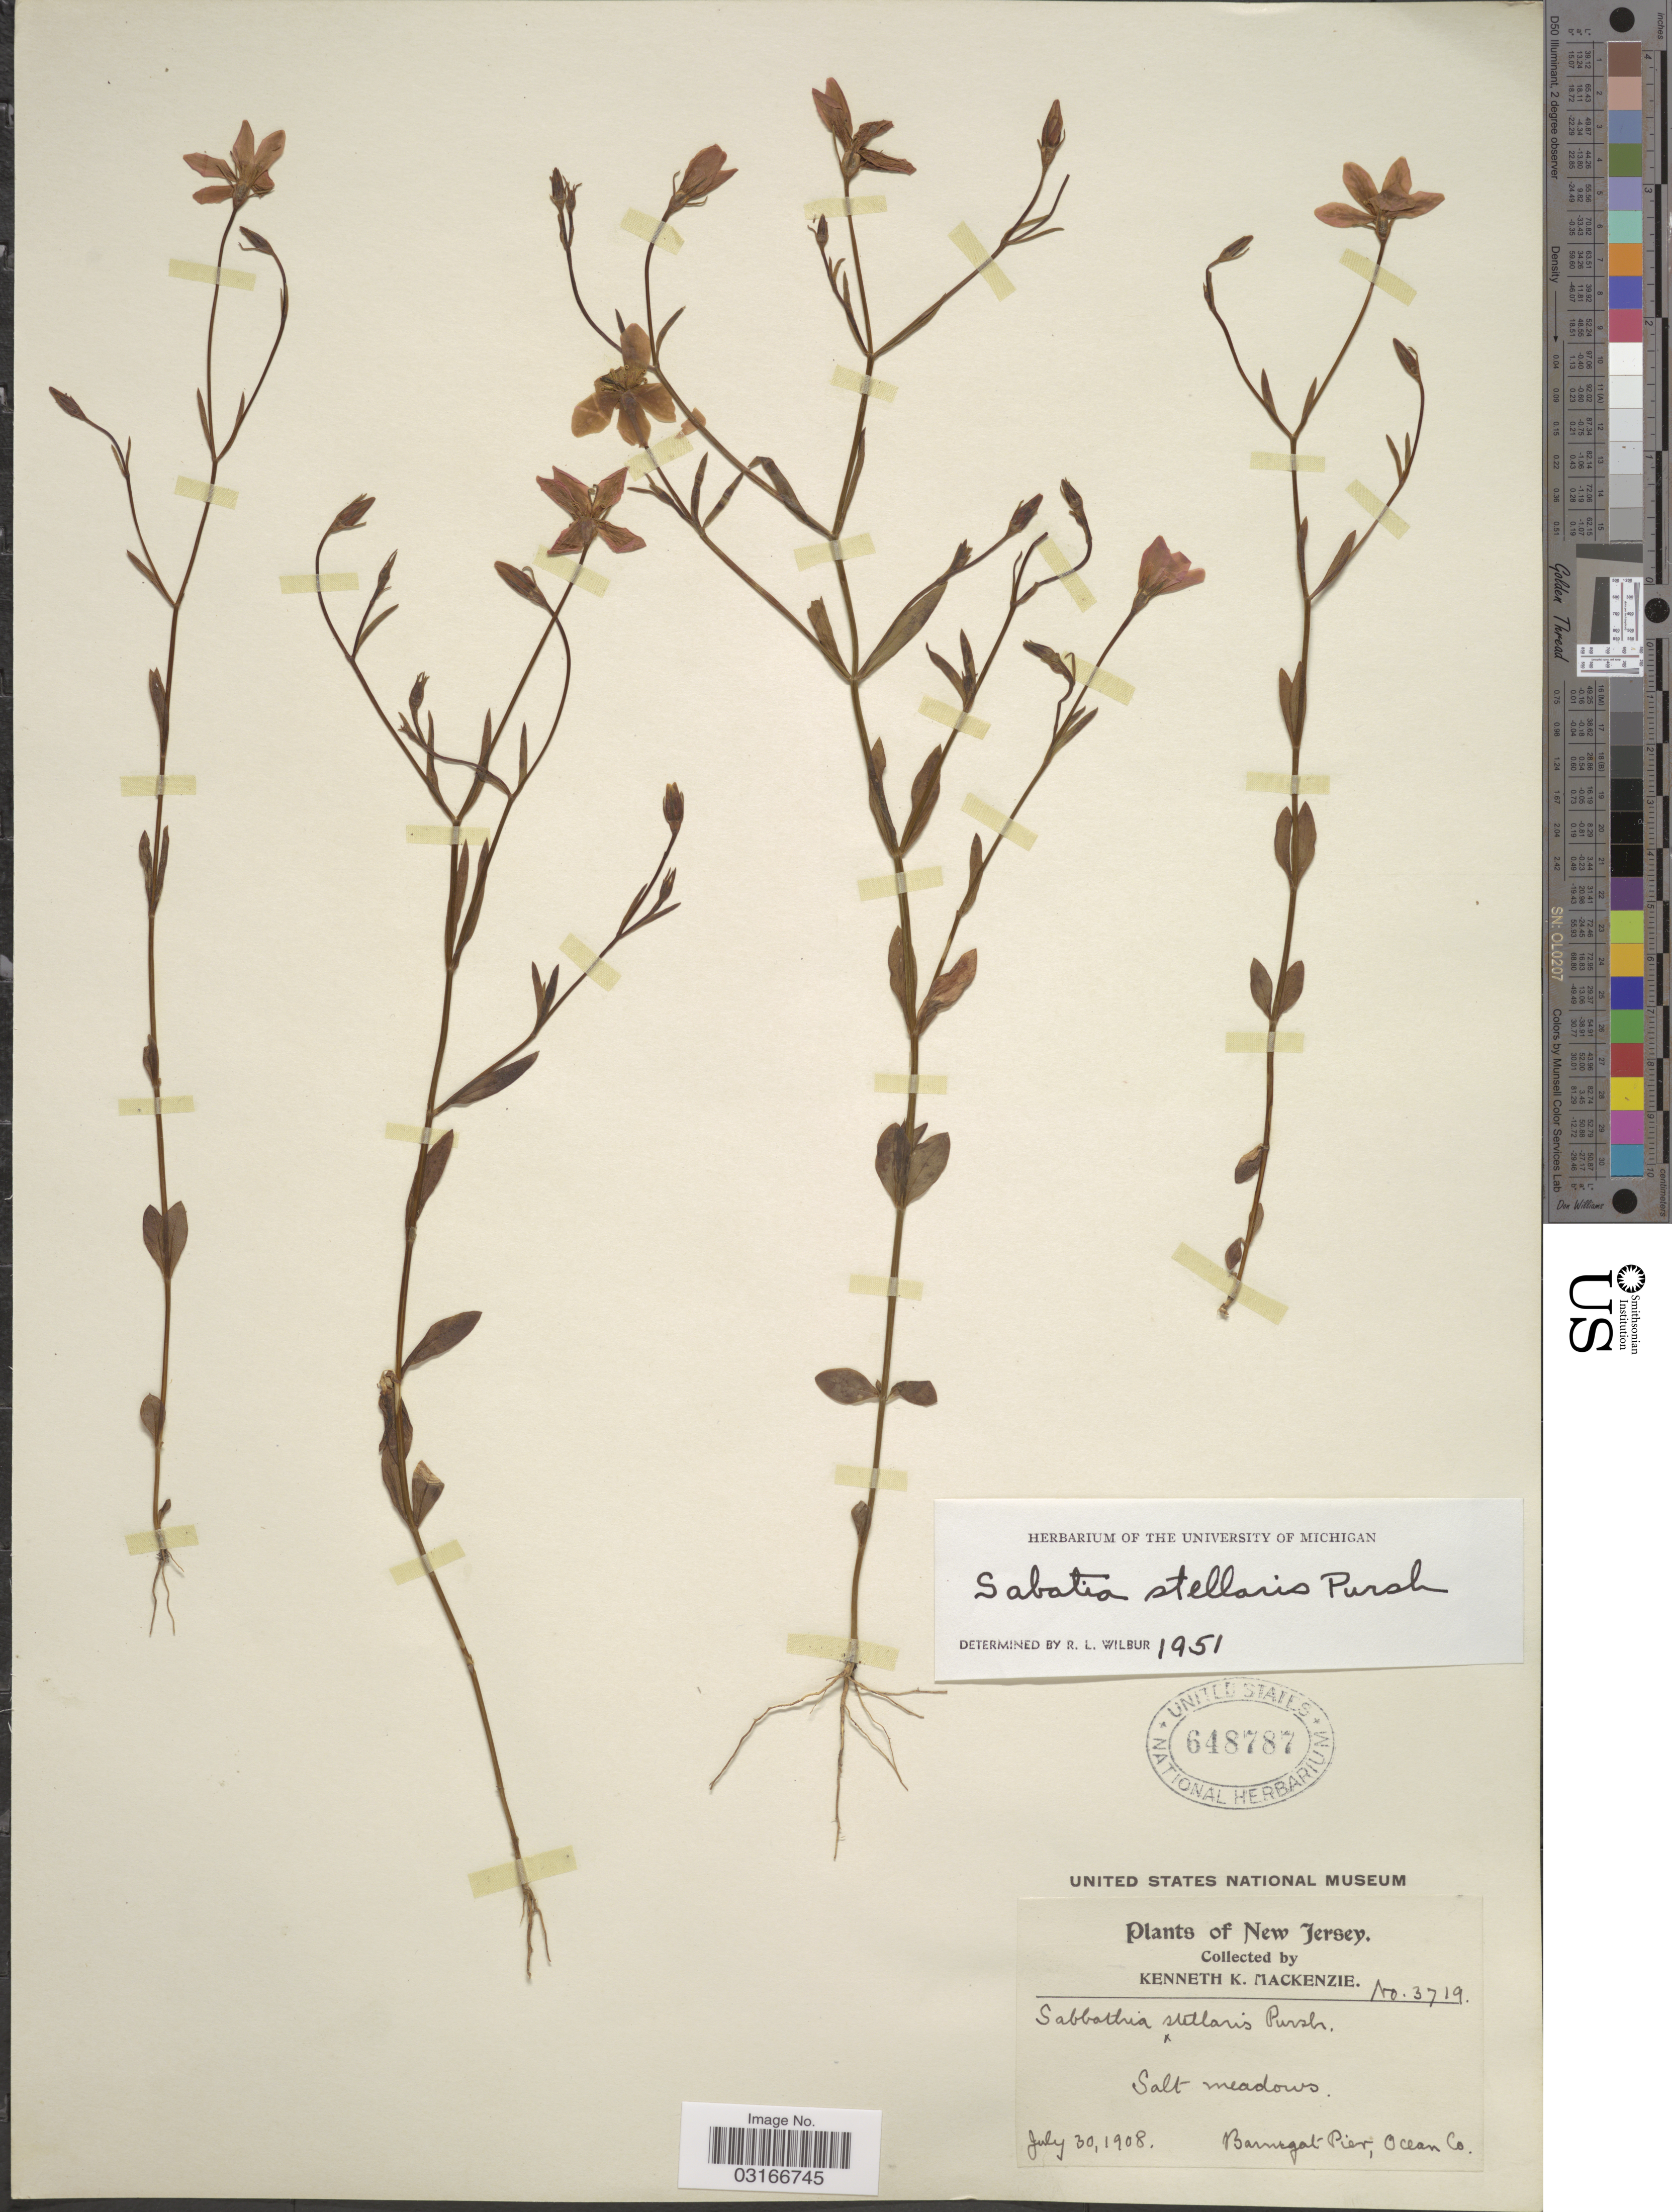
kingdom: Plantae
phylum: Tracheophyta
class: Magnoliopsida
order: Gentianales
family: Gentianaceae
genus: Sabatia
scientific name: Sabatia stellaris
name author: Pursh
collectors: K. K. Mackenzie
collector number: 3719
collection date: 1908-07-30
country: United States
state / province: New Jersey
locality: Salt meadows. Barnegat Pier, Ocean Co.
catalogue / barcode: US 648787